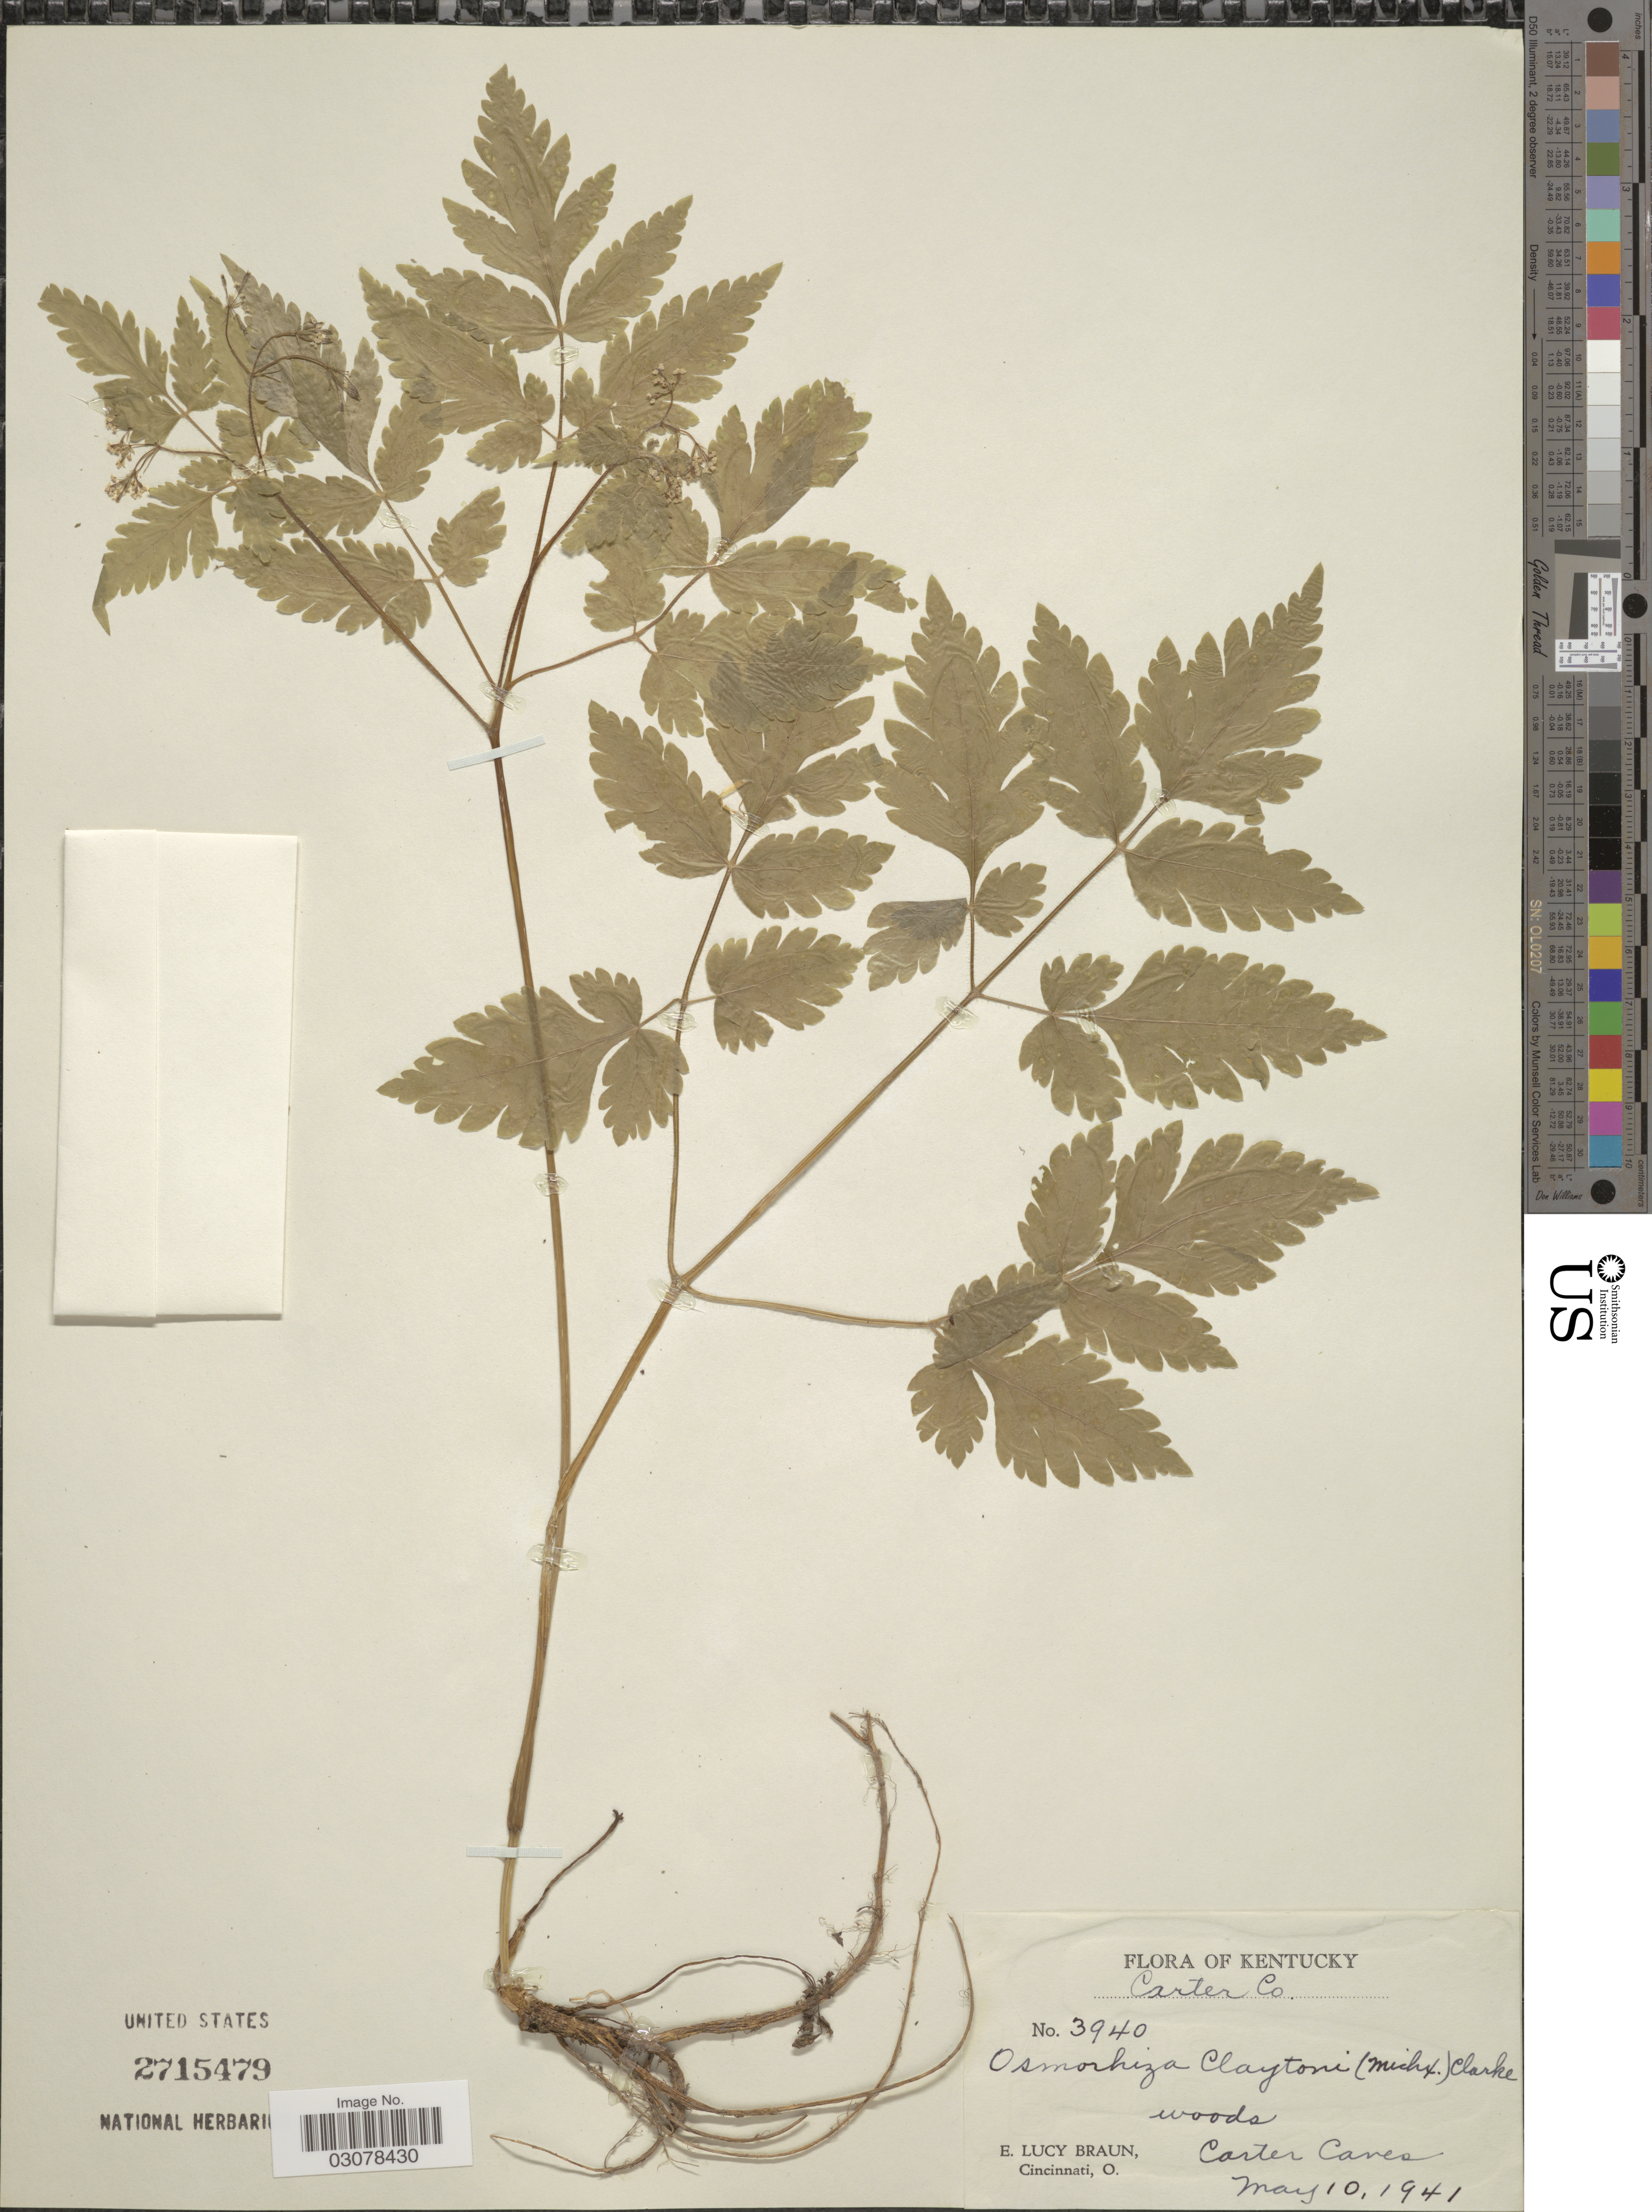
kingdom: Plantae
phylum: Tracheophyta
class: Magnoliopsida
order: Apiales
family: Apiaceae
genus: Osmorhiza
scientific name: Osmorhiza claytonii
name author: (Michx.) C.B. Clarke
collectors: E. L. Braun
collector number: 3940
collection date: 1941-05-10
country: United States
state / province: Kentucky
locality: Carter Co. Carter Caves.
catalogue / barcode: US 2715479